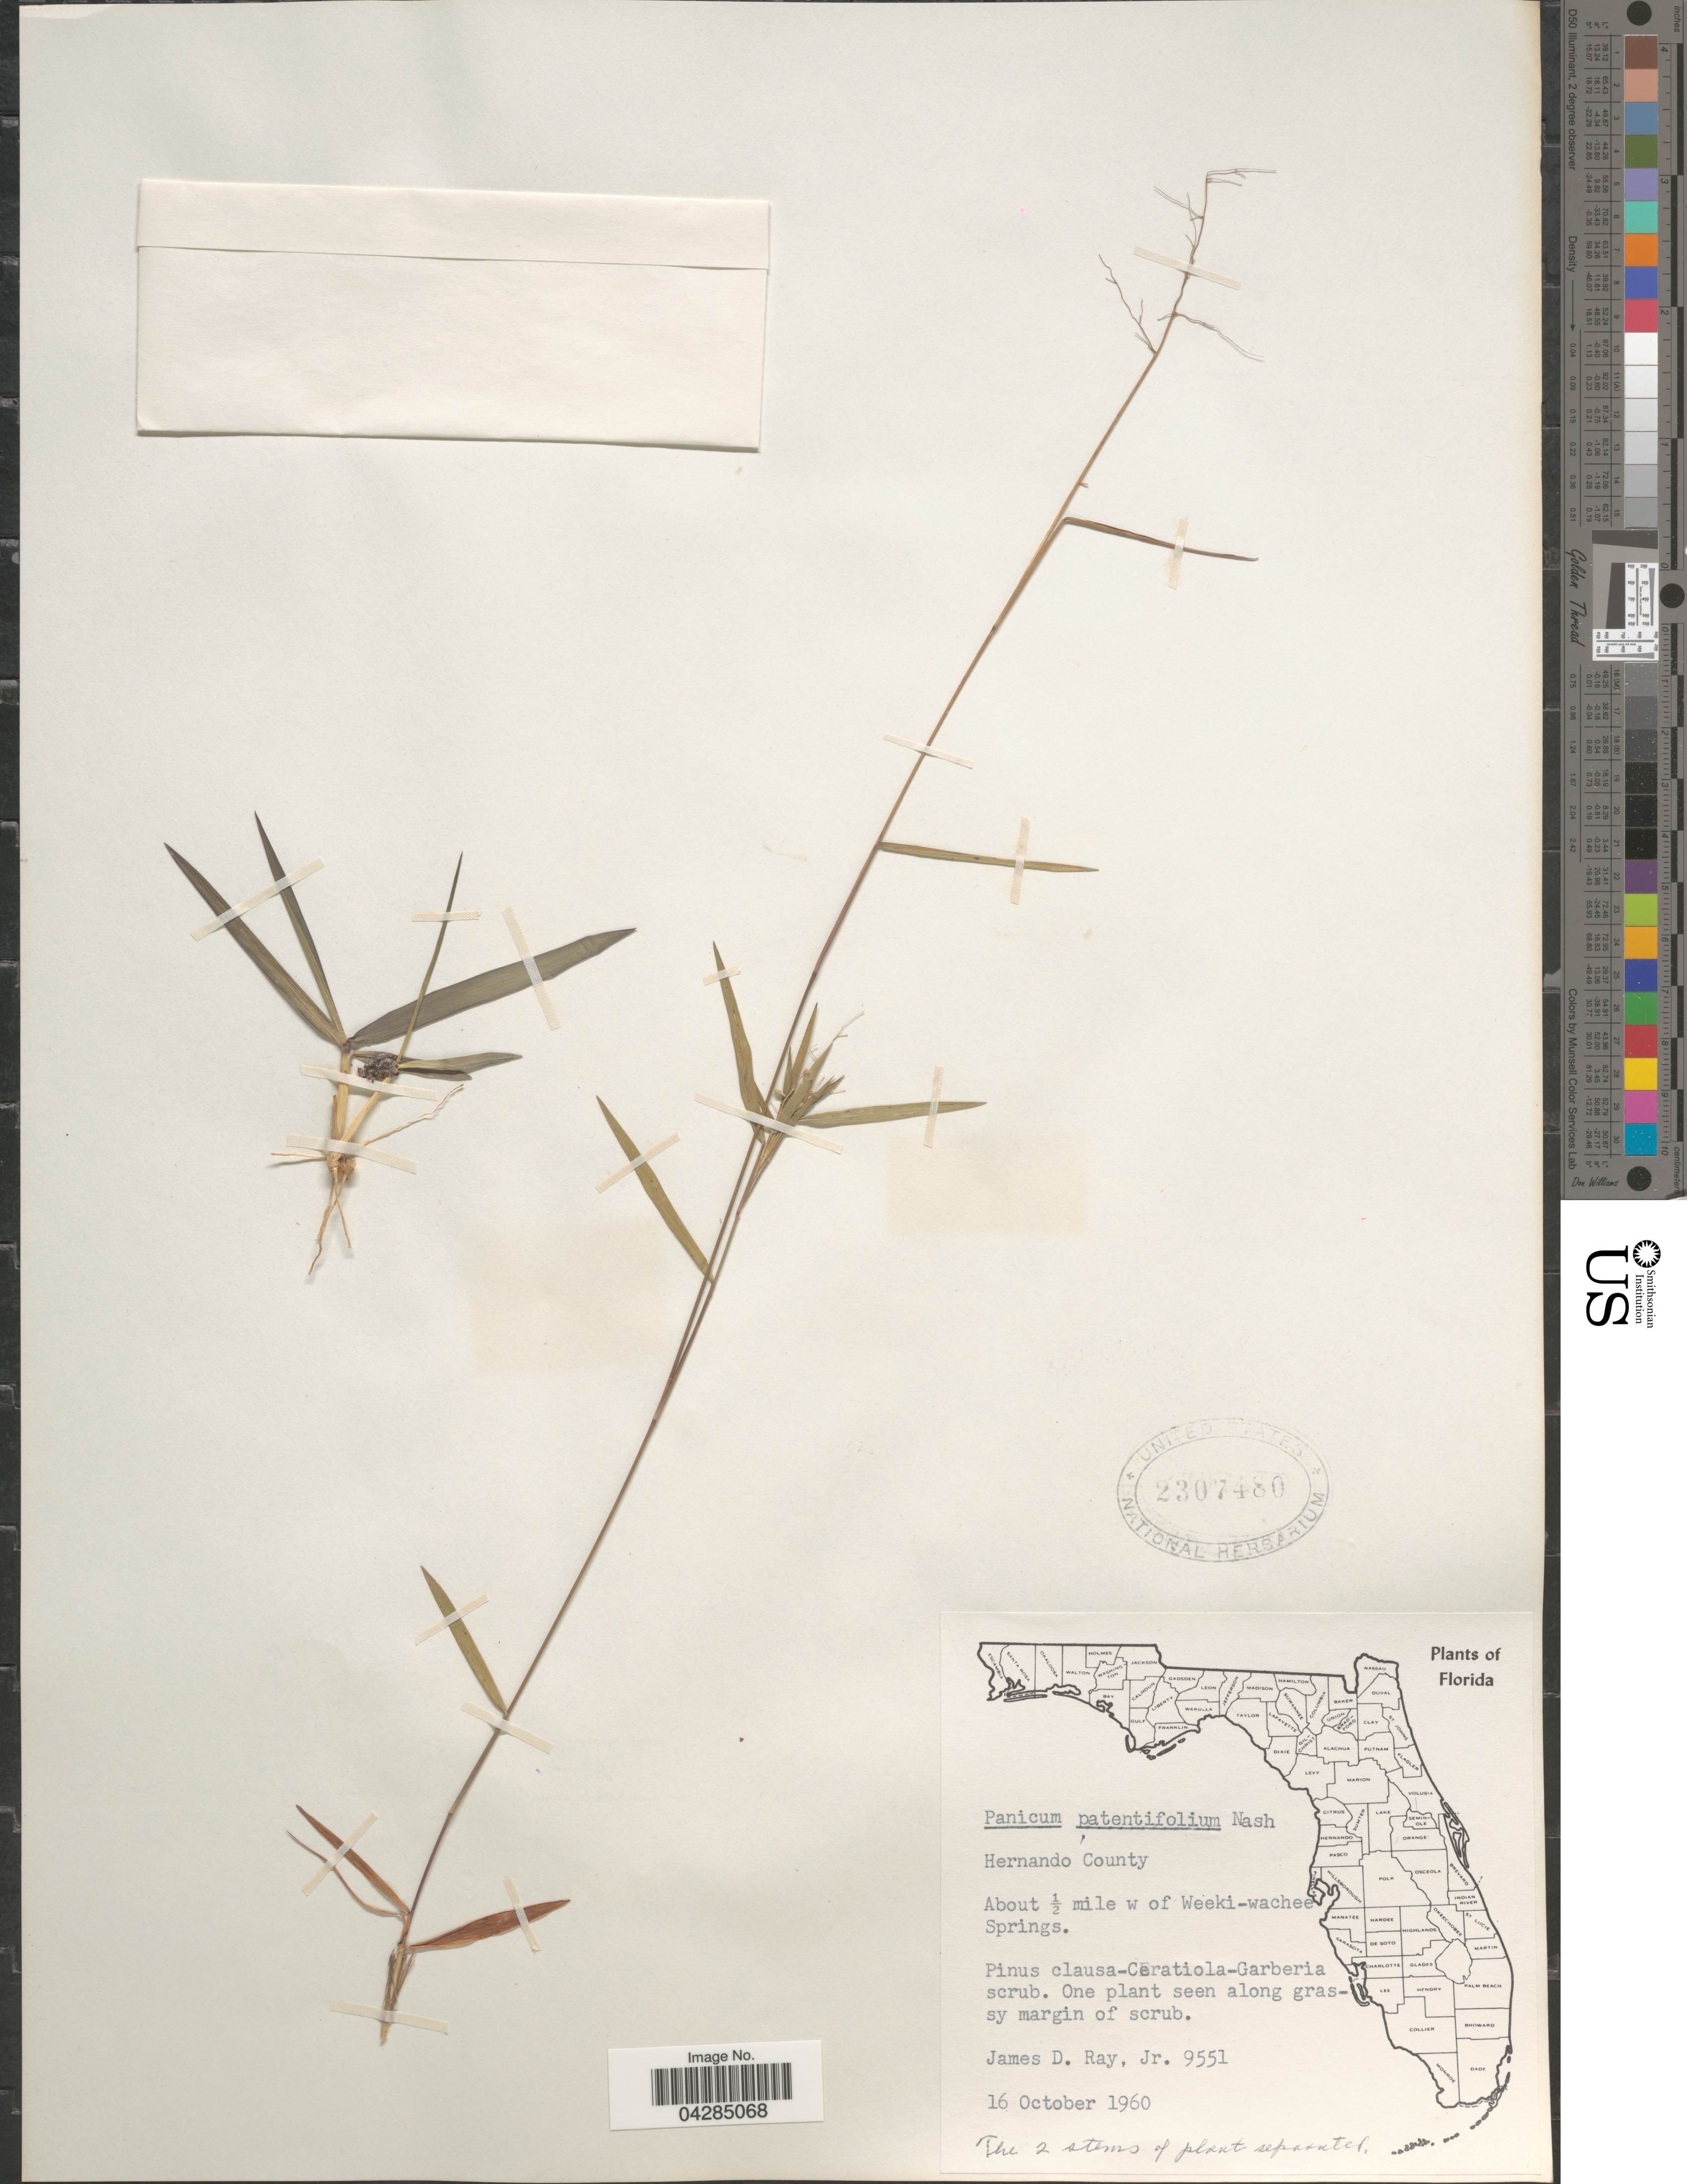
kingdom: Plantae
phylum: Tracheophyta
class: Liliopsida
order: Poales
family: Poaceae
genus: Dichanthelium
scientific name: Dichanthelium portoricense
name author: (Desv. ex Ham.) B.F. Hansen & Wunderlin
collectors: J. D. Ray Jr.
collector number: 9551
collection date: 1960-10-16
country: United States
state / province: Florida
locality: Hernando County. About ½ mil w of Weeki-wachee Springs.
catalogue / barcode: US 2307480